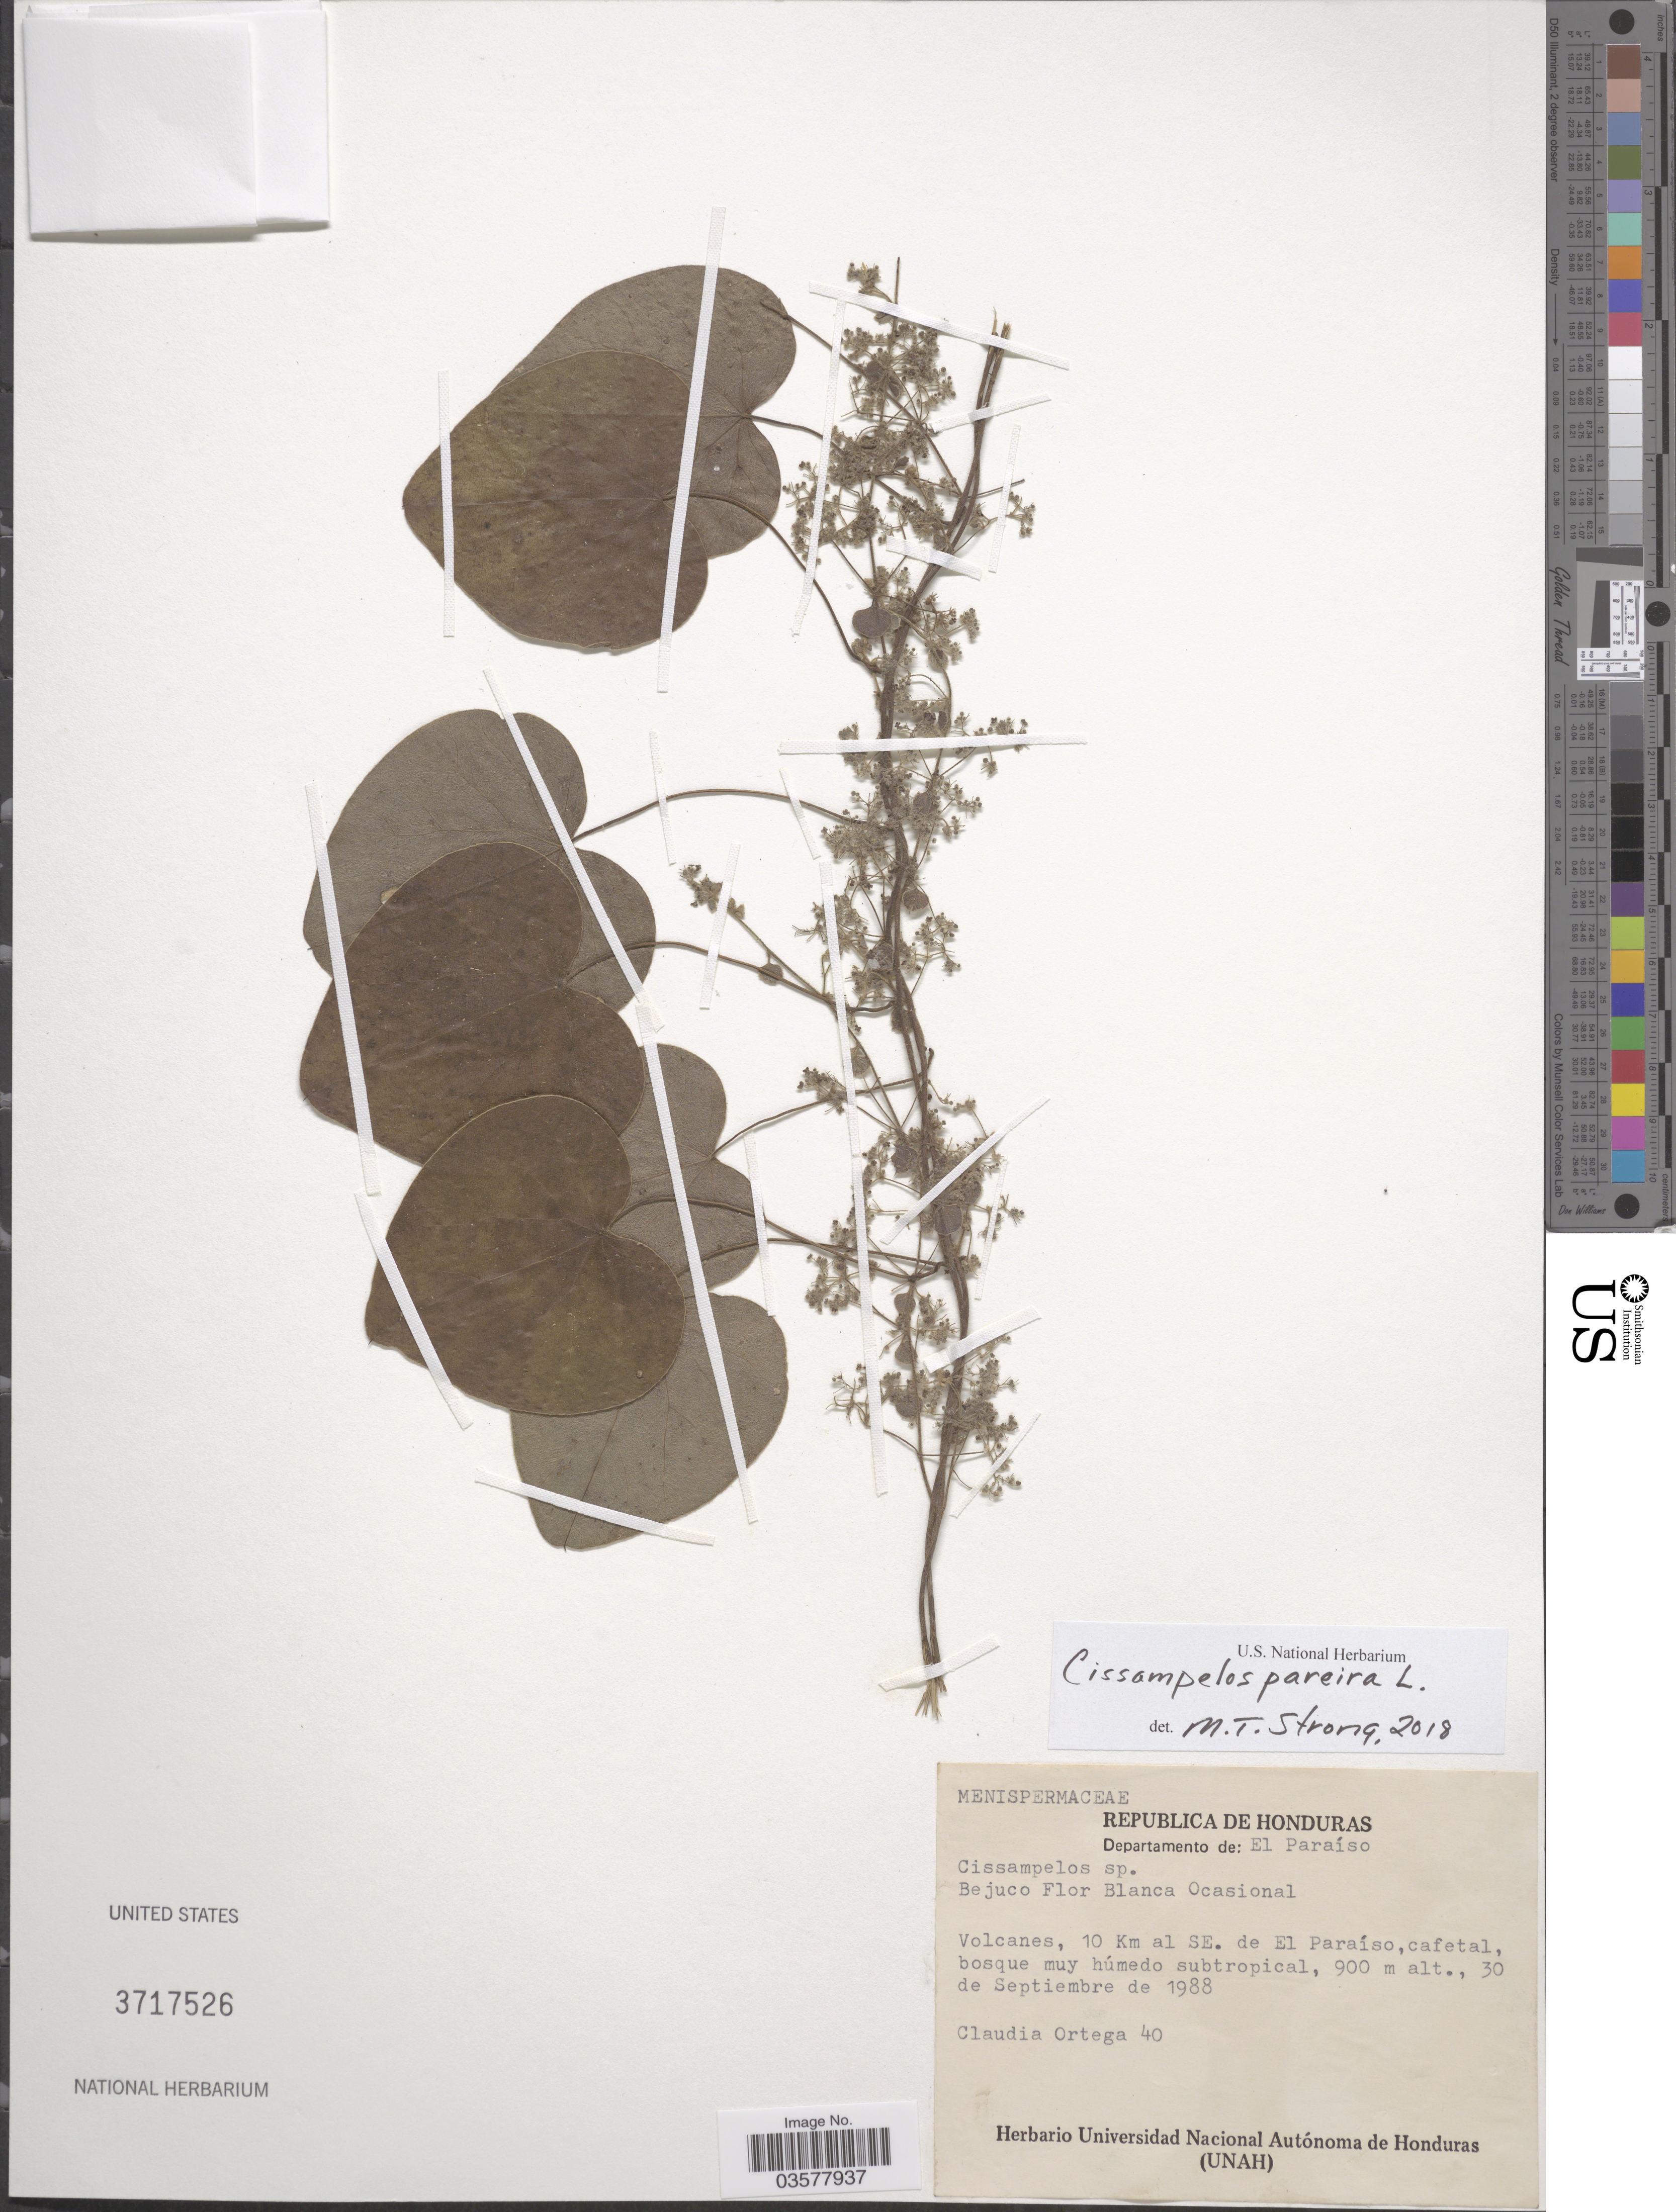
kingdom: Plantae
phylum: Tracheophyta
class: Magnoliopsida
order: Ranunculales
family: Menispermaceae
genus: Cissampelos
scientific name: Cissampelos pareira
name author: L.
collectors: C. Ortega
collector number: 40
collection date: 1988-09-30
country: Honduras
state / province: El Paraiso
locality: Departamento de: El Paraíso. Volcanes, 10 Km al SE. de El Paraíso.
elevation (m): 900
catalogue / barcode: US 3717526